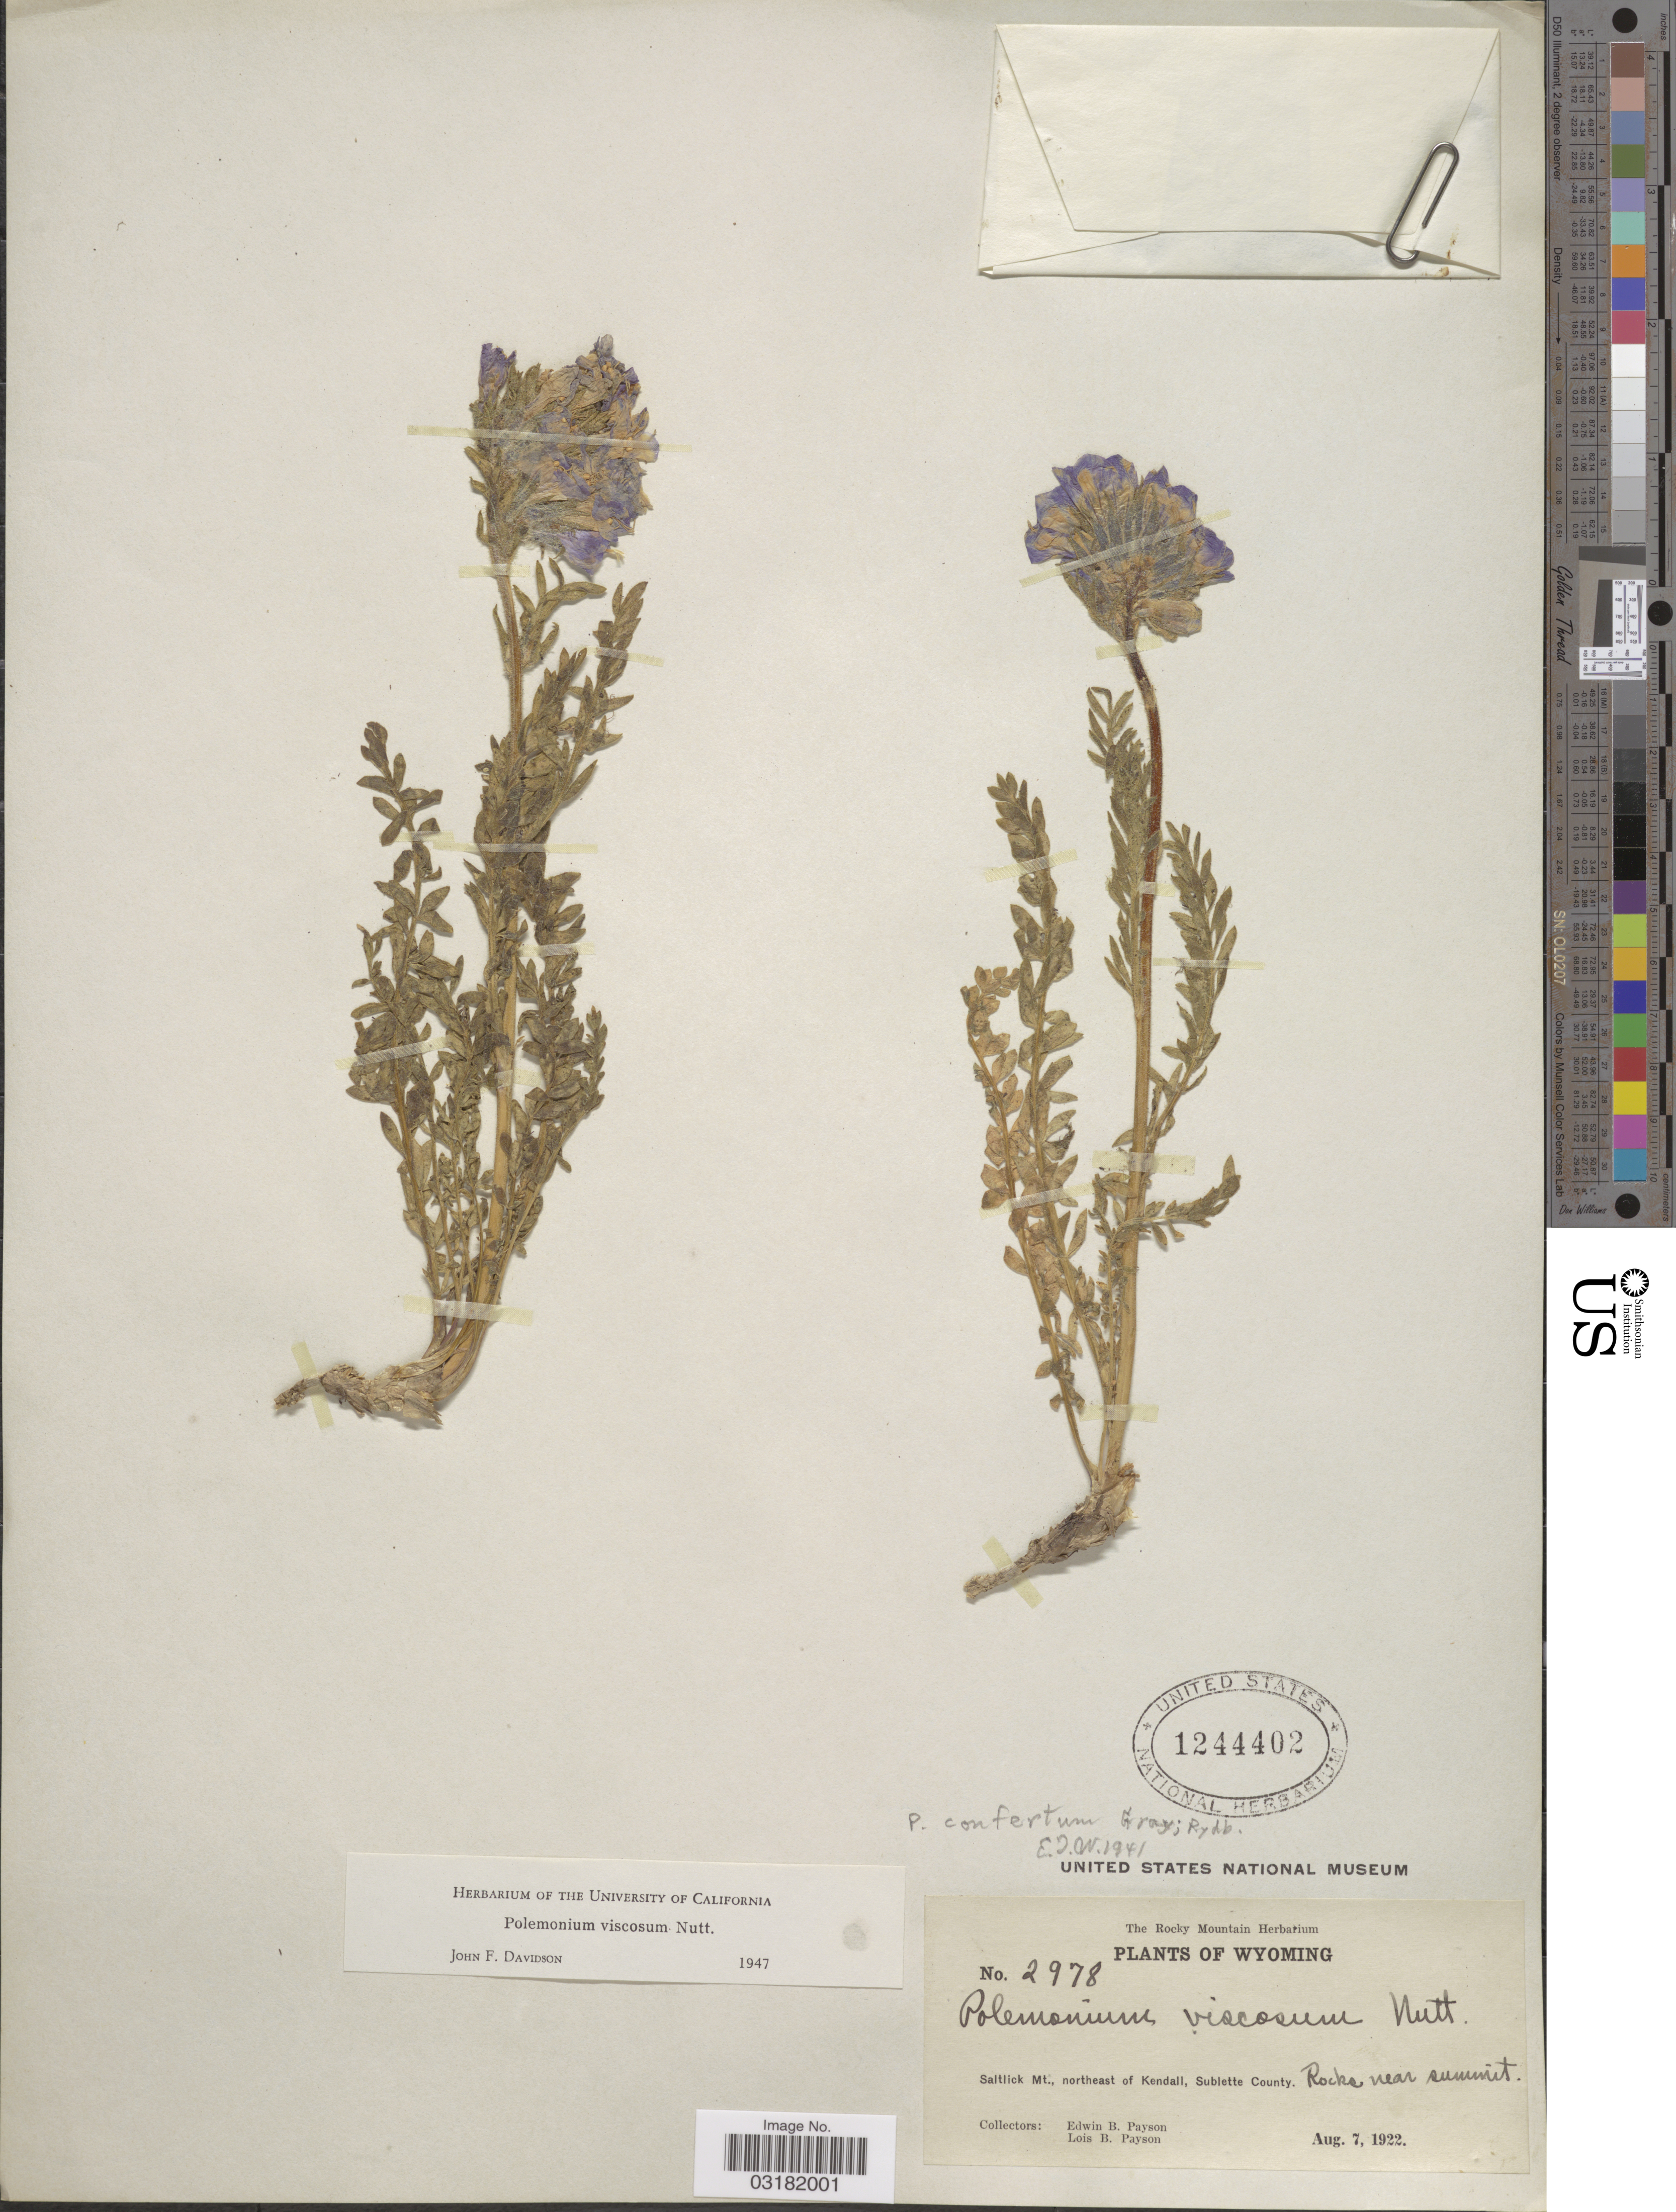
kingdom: Plantae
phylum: Tracheophyta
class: Magnoliopsida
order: Ericales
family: Polemoniaceae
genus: Polemonium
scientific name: Polemonium viscosum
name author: Nutt.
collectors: E. B. Payson & L. Payson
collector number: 2978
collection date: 1922-08-07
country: United States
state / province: Wyoming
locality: Saltlick Mt., northeast of Kendall, Sublette County, Rocks near summit.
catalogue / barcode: US 1244402